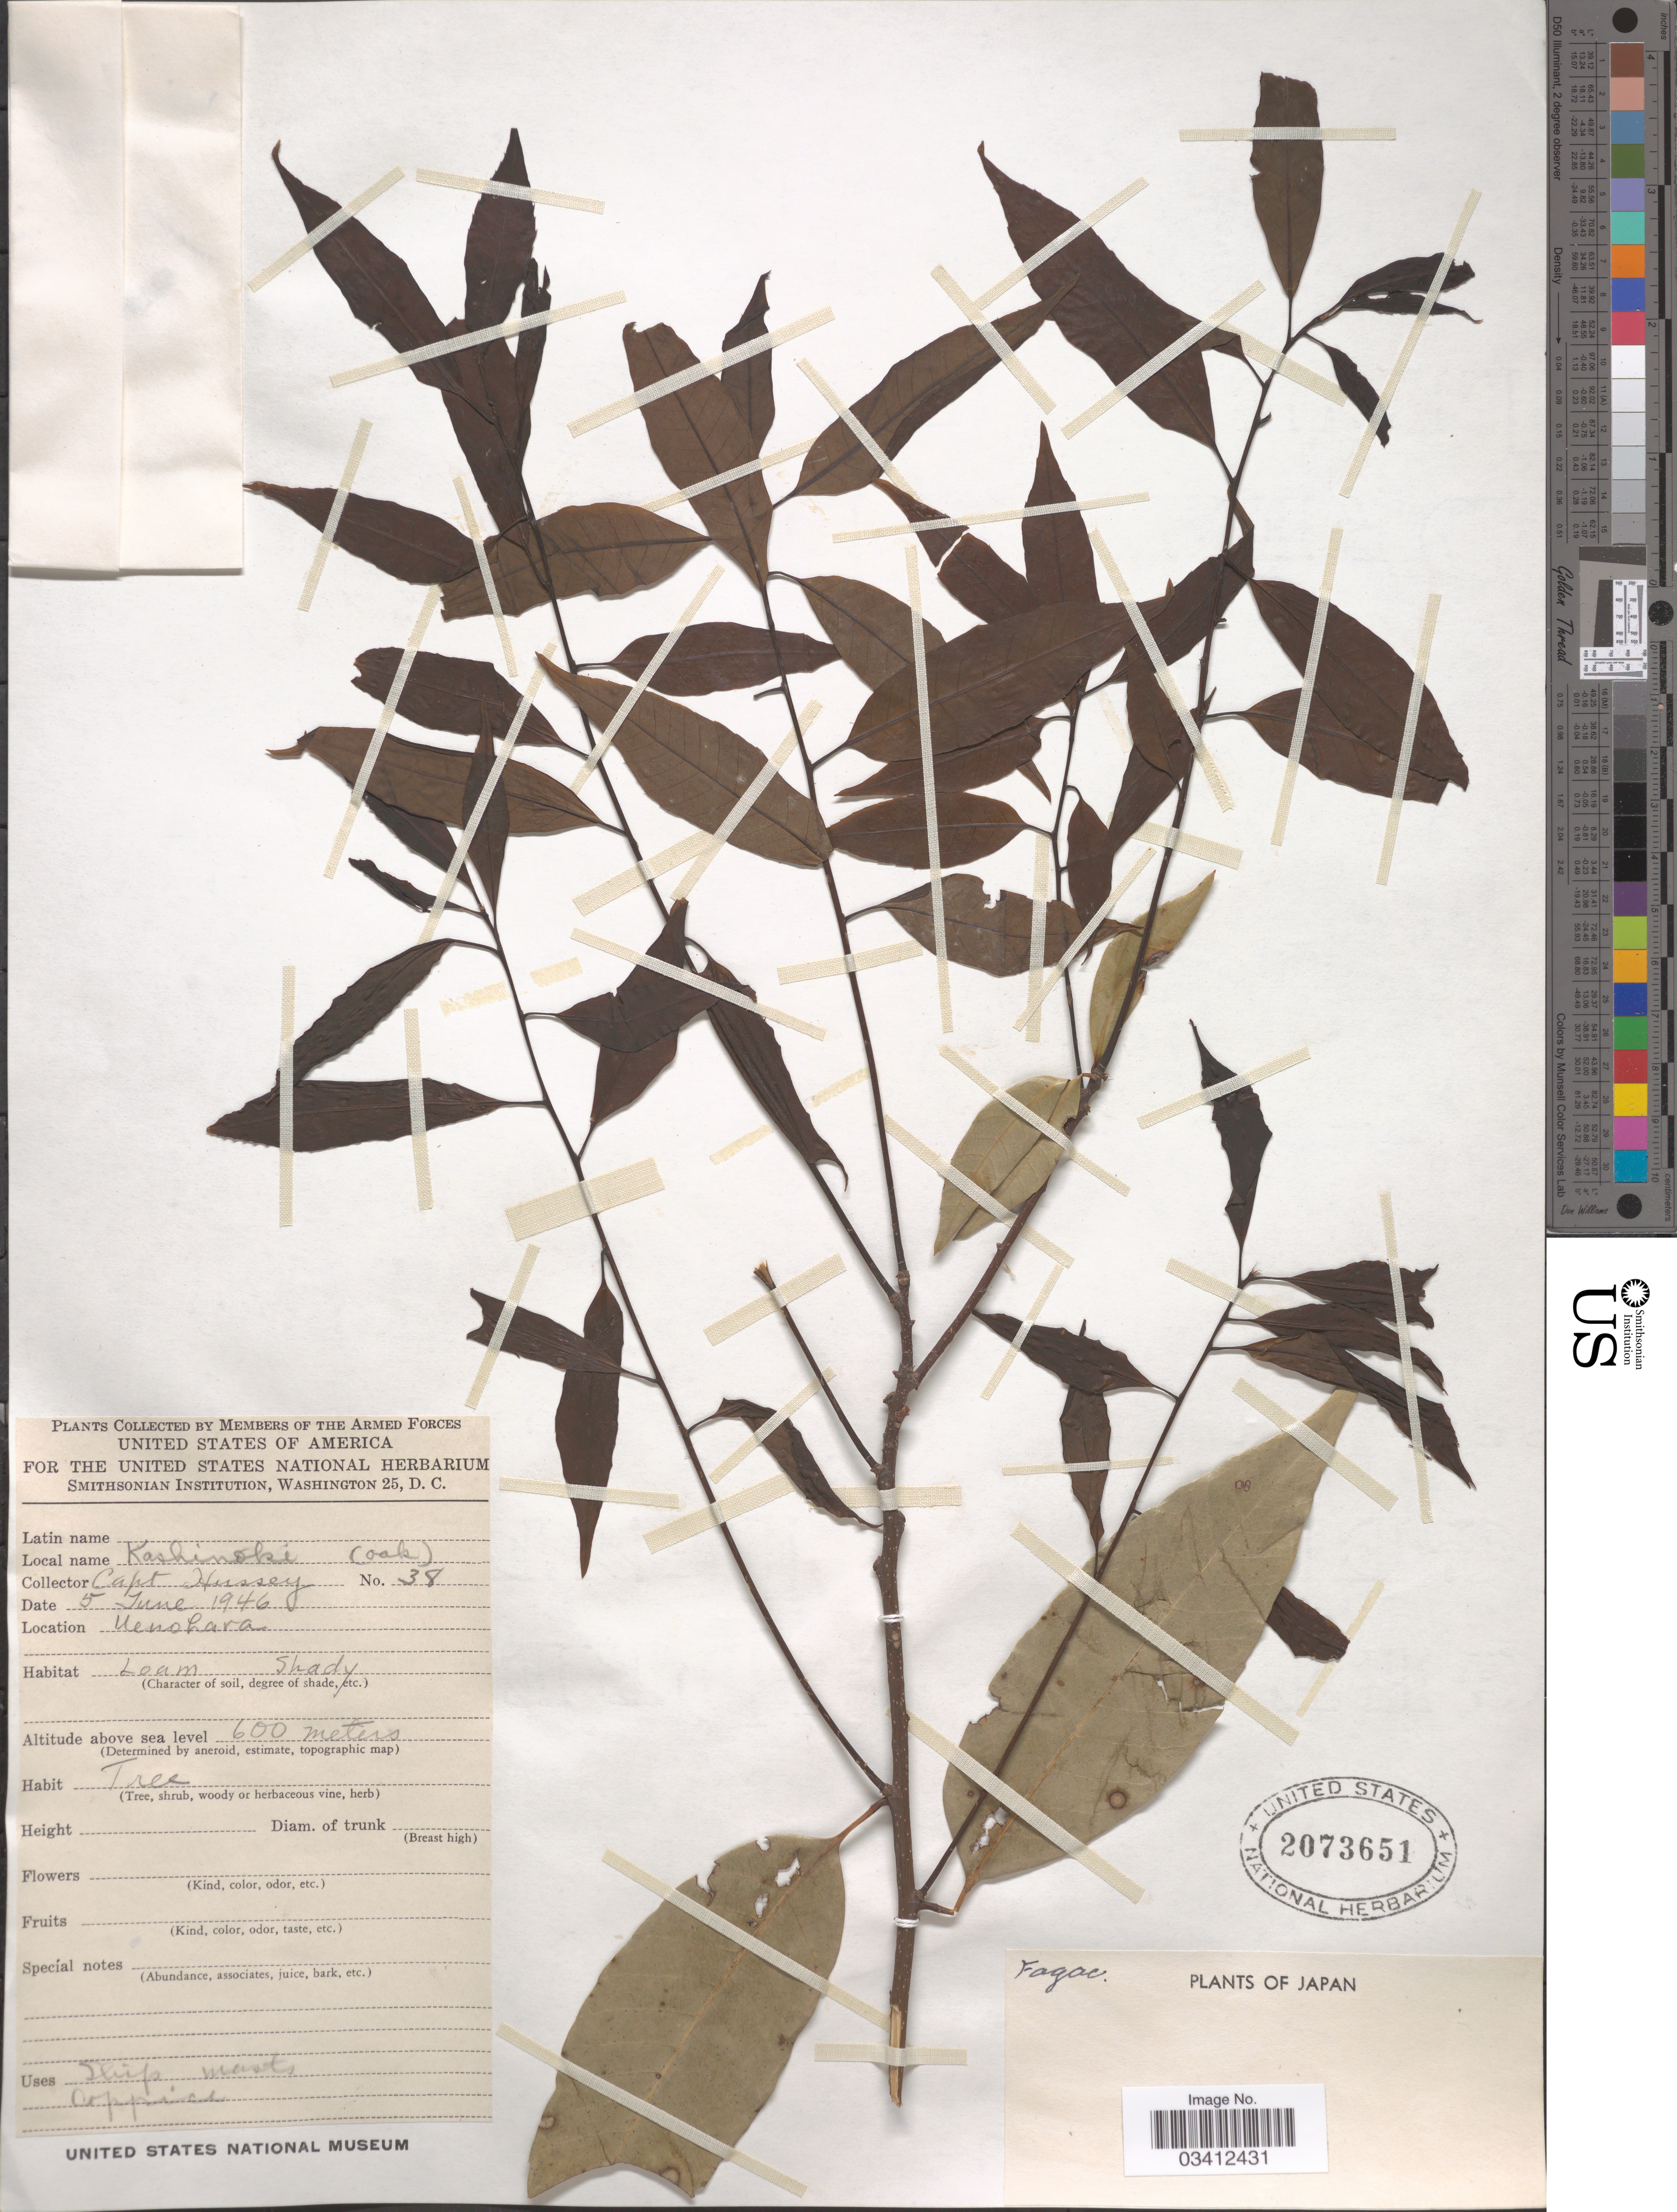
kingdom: Plantae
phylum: Tracheophyta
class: Magnoliopsida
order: Fagales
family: Fagaceae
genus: Quercus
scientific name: Quercus sp.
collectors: C. Hussey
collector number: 38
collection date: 1946-06-05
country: Japan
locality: Uenohara.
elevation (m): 600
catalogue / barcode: US 2073651